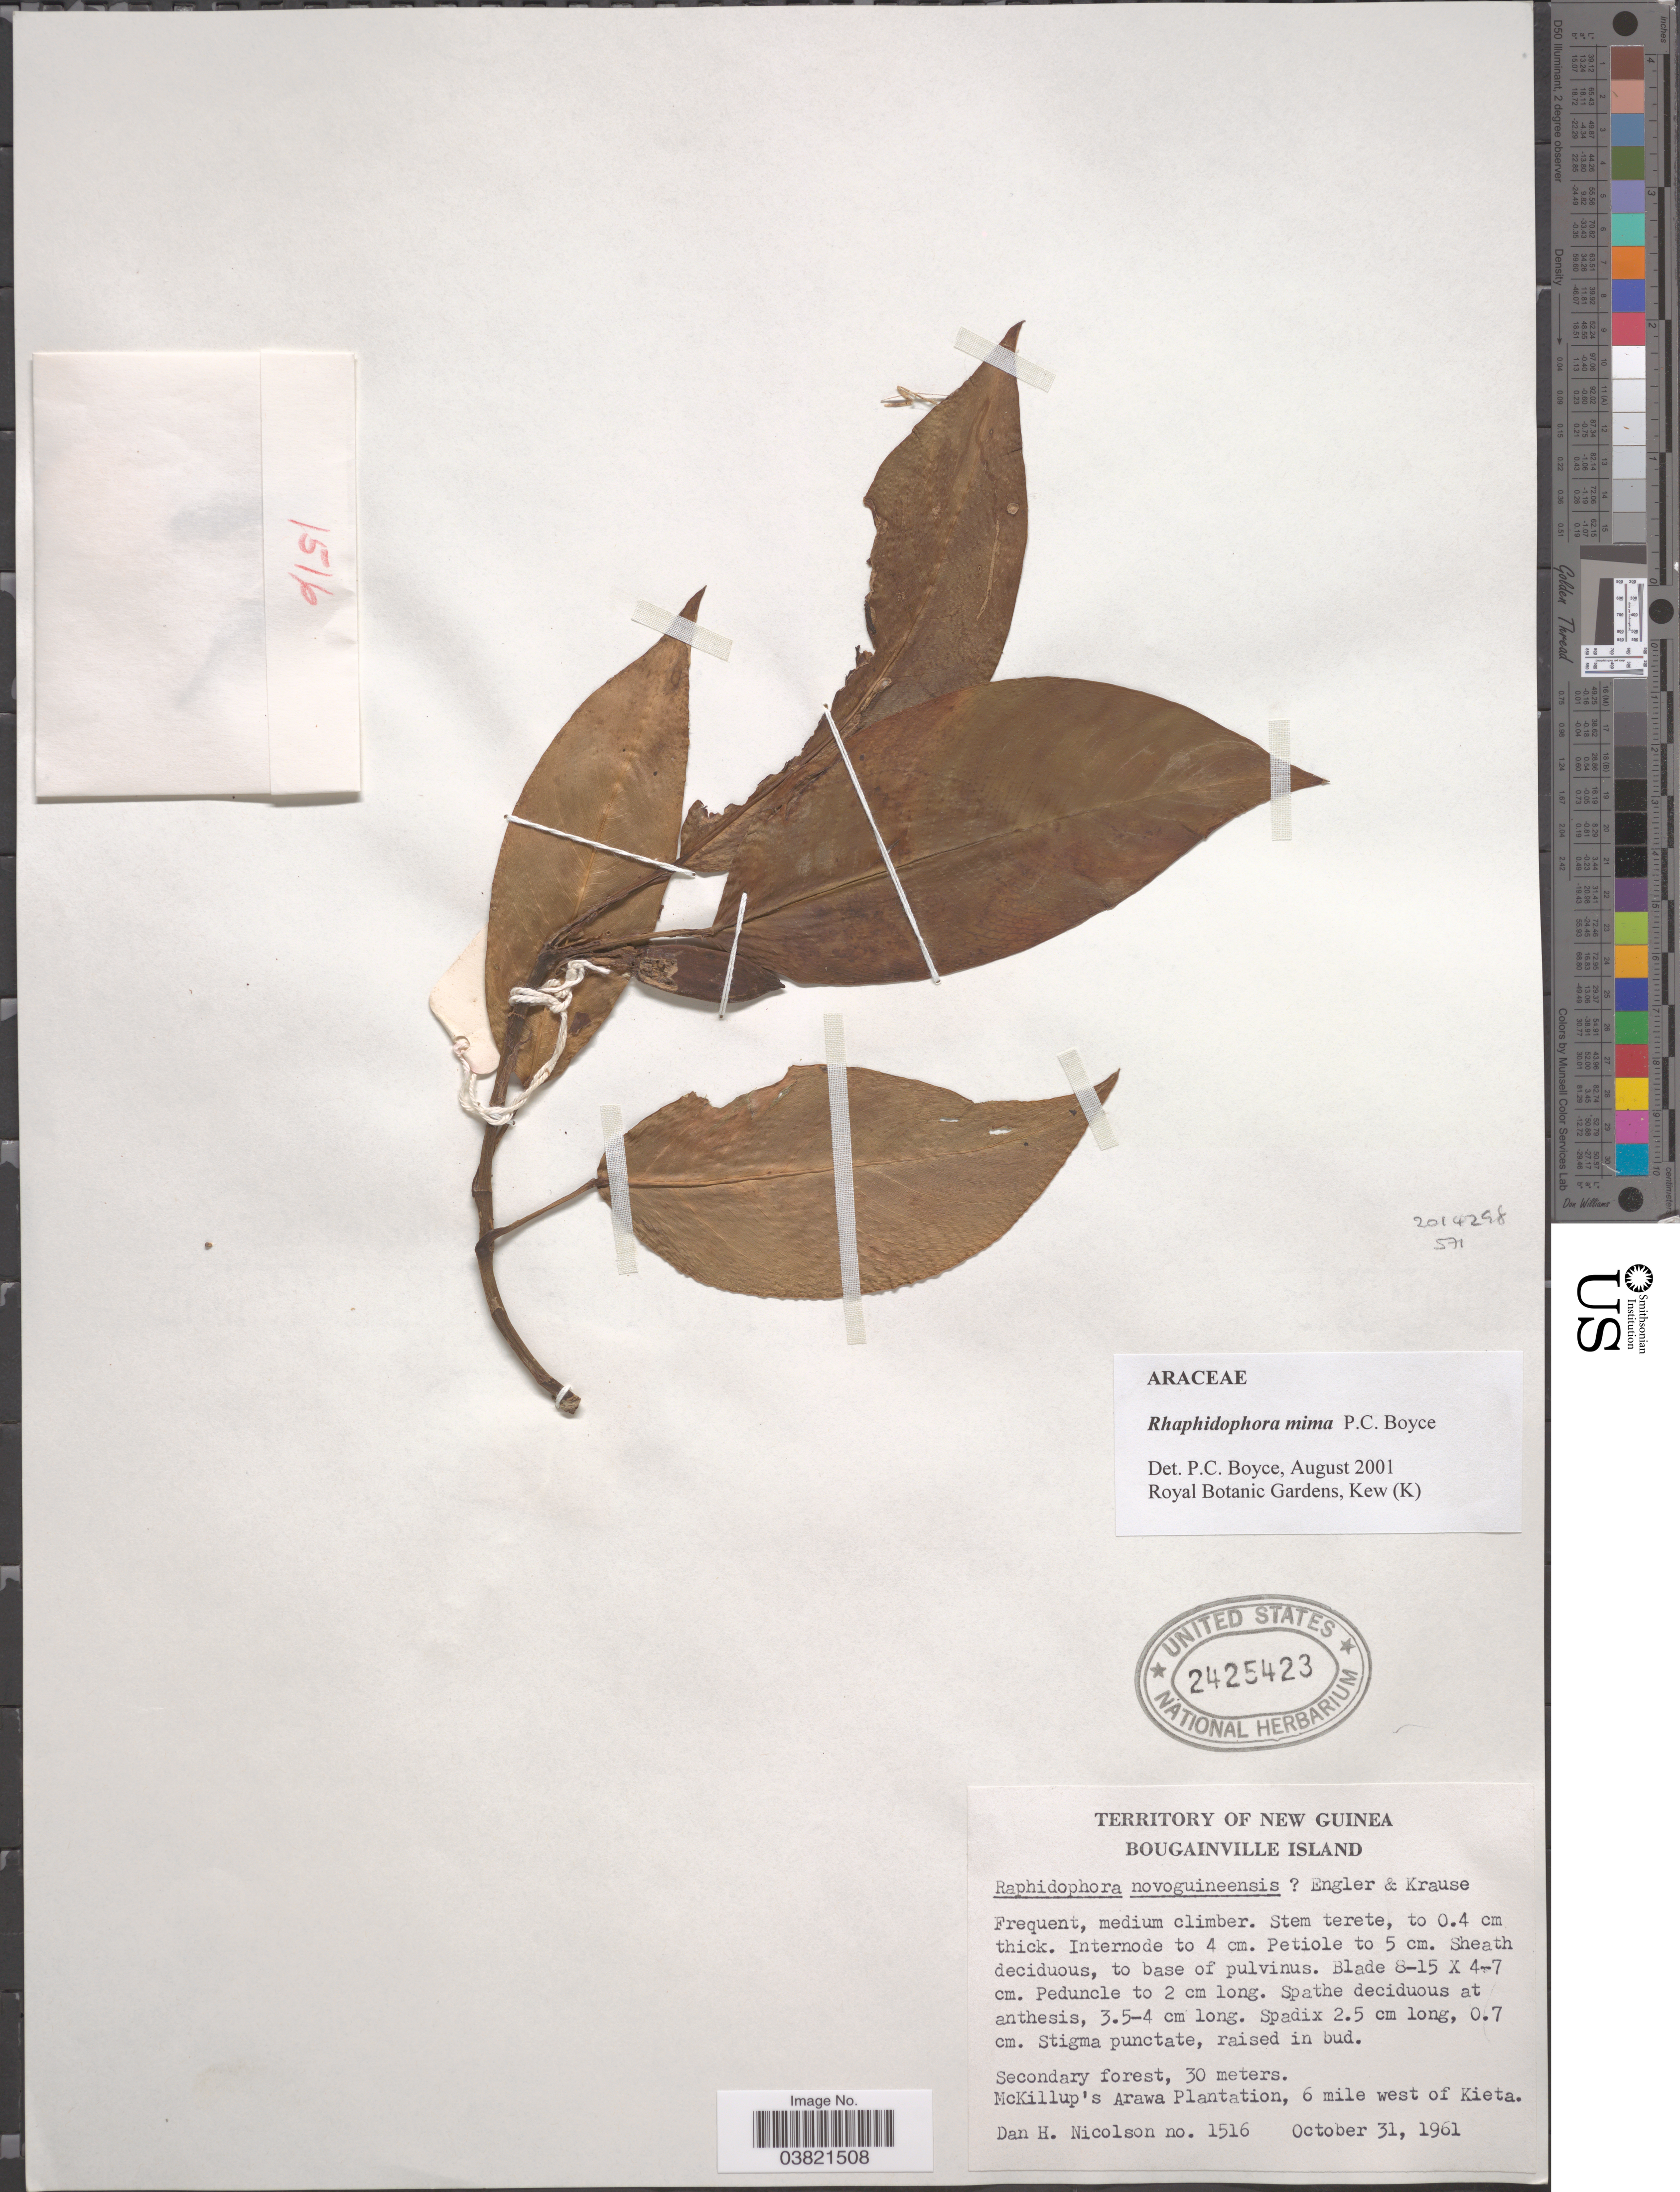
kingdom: Plantae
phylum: Tracheophyta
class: Liliopsida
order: Alismatales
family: Araceae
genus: Rhaphidophora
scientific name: Rhaphidophora mima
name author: P.C. Boyce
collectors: D. H. Nicolson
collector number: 1516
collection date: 1961-10-31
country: Papua New Guinea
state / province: Bougainville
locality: Territory of New Guinea. Bougainville Island. McKillup's Arawa Plantation, 6 mile west of Kieta.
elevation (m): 30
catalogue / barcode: US 2425423